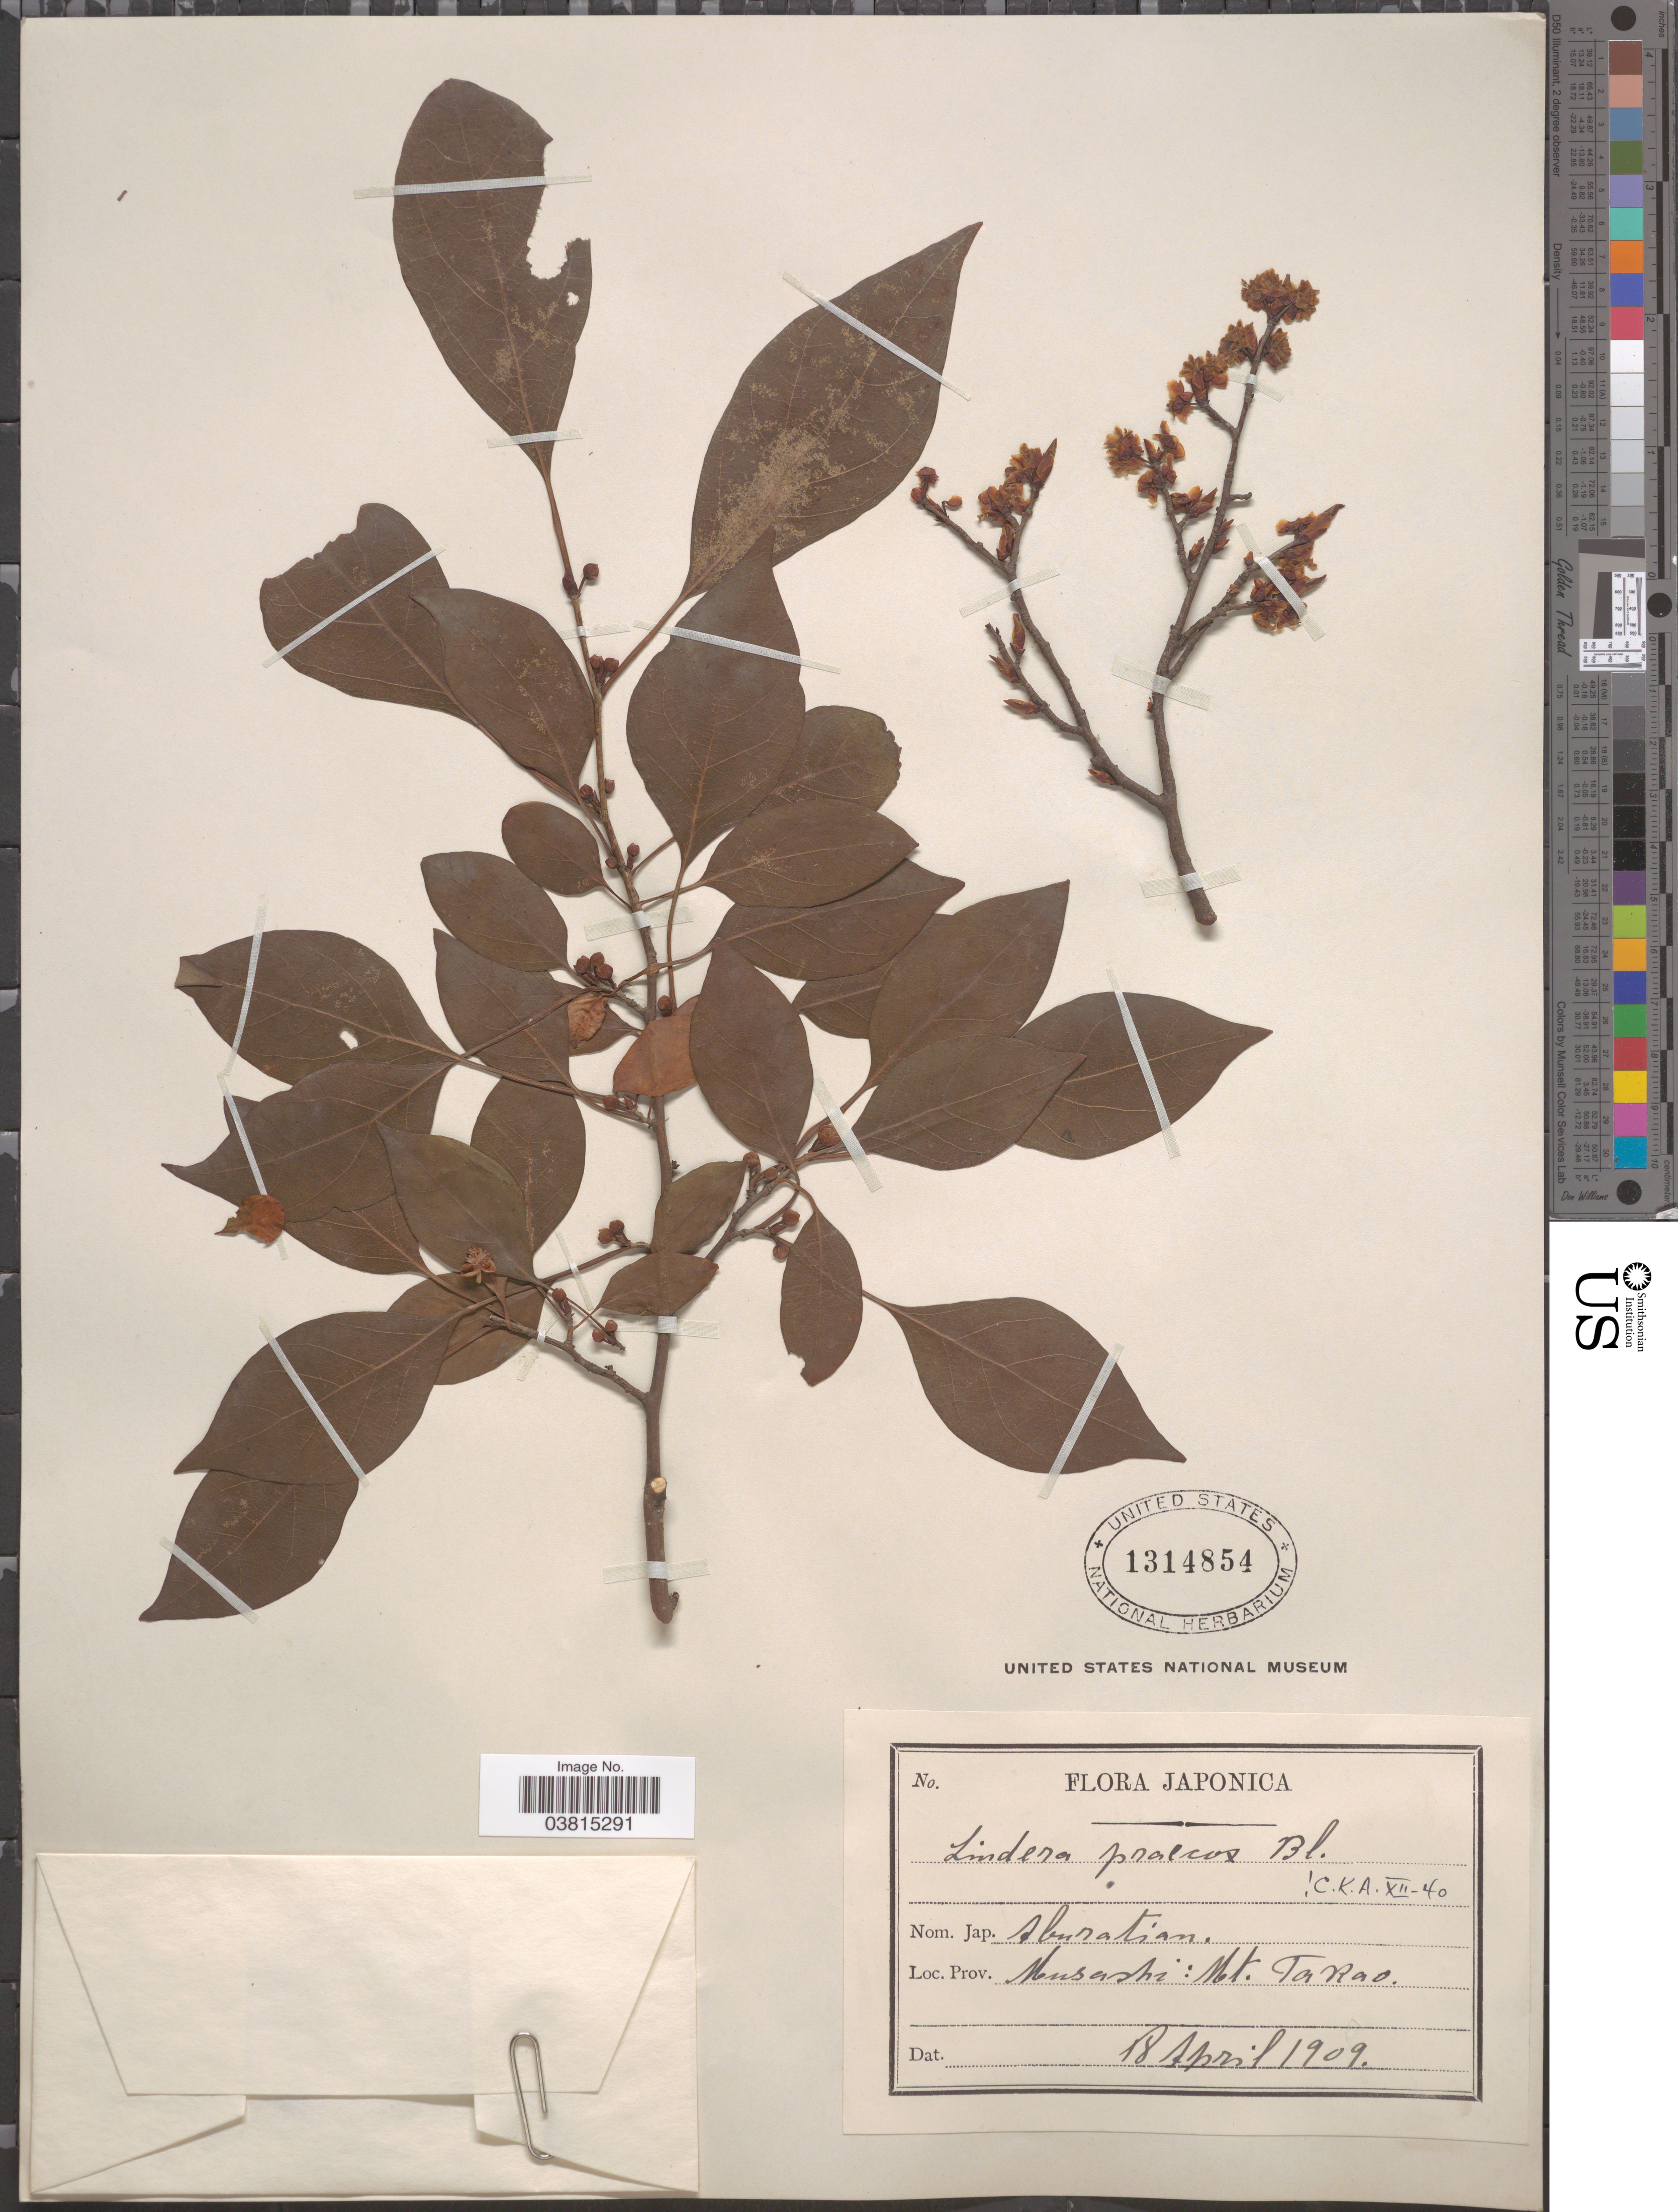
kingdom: Plantae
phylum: Tracheophyta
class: Magnoliopsida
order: Laurales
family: Lauraceae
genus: Lindera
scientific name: Lindera praecox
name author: (Siebold & Zucc.) Blume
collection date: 1909-04-18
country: Japan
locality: Prov. Musashi: Mt. Tarao.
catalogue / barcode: US 1314854